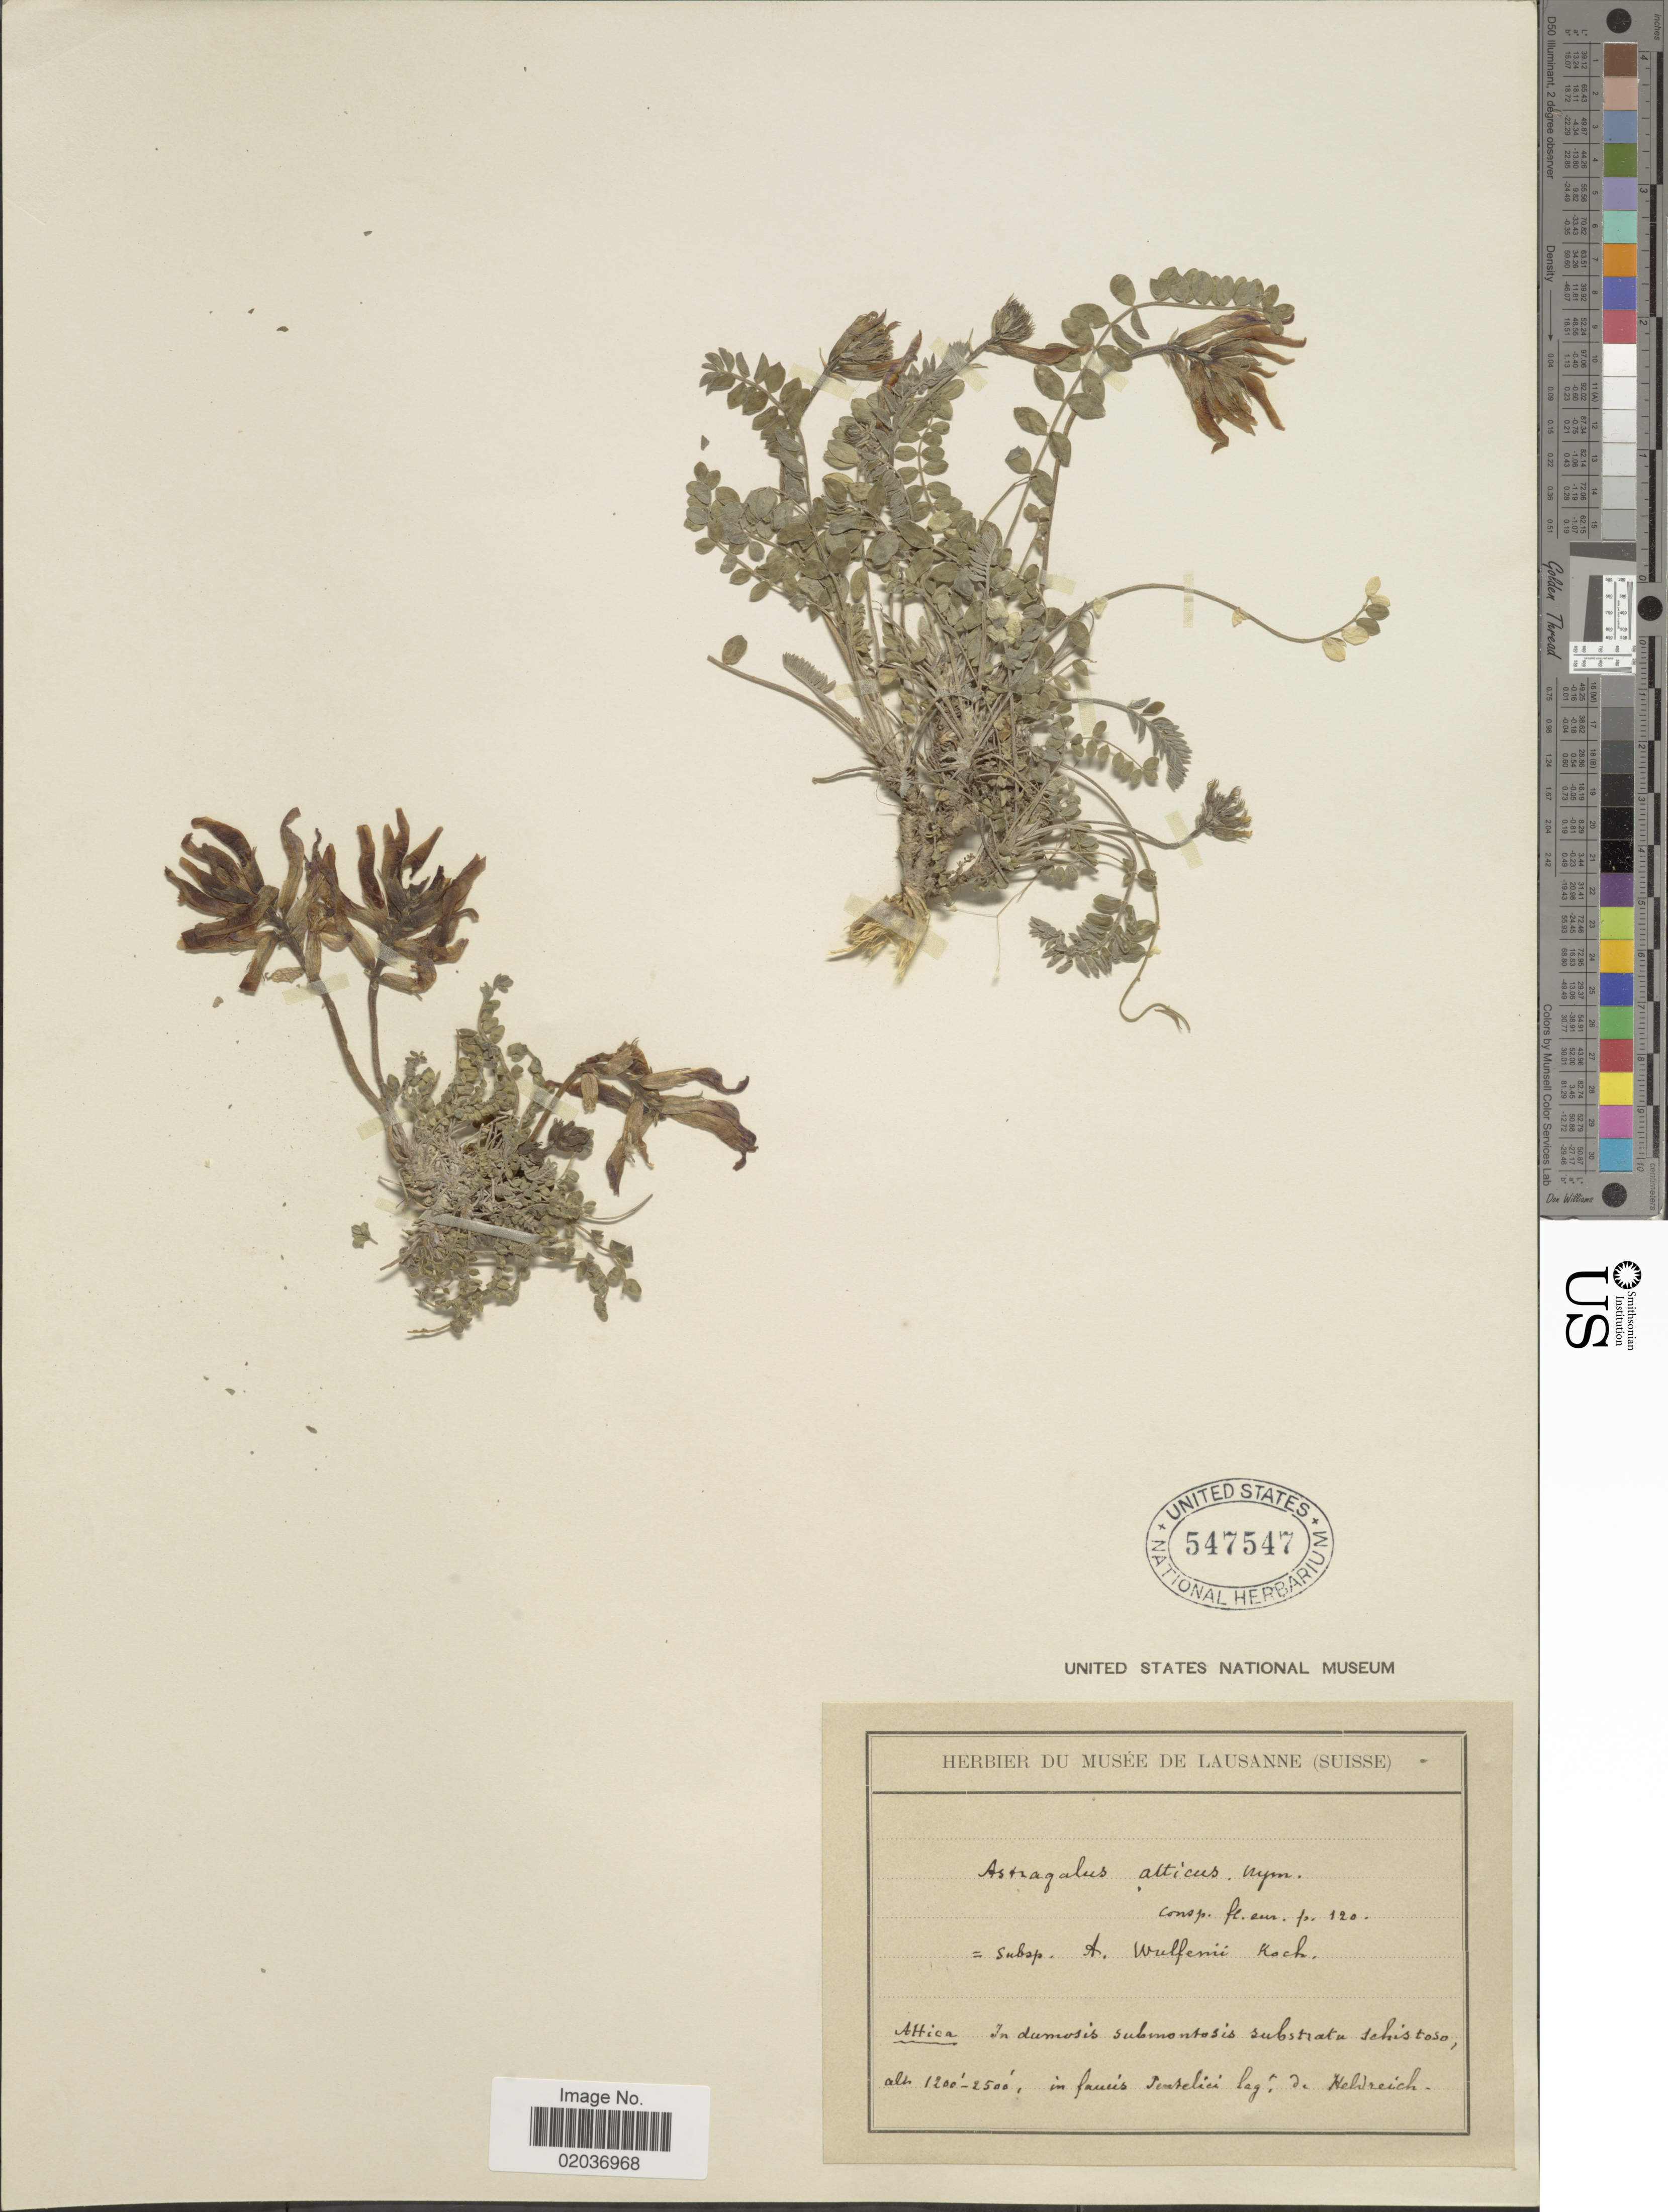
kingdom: Plantae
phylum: Tracheophyta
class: Magnoliopsida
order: Fabales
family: Fabaceae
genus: Astragalus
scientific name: Astragalus atticus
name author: Nyman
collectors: -. De Heldreich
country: Greece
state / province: Attica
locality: Pentelici.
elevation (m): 366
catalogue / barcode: US 547547